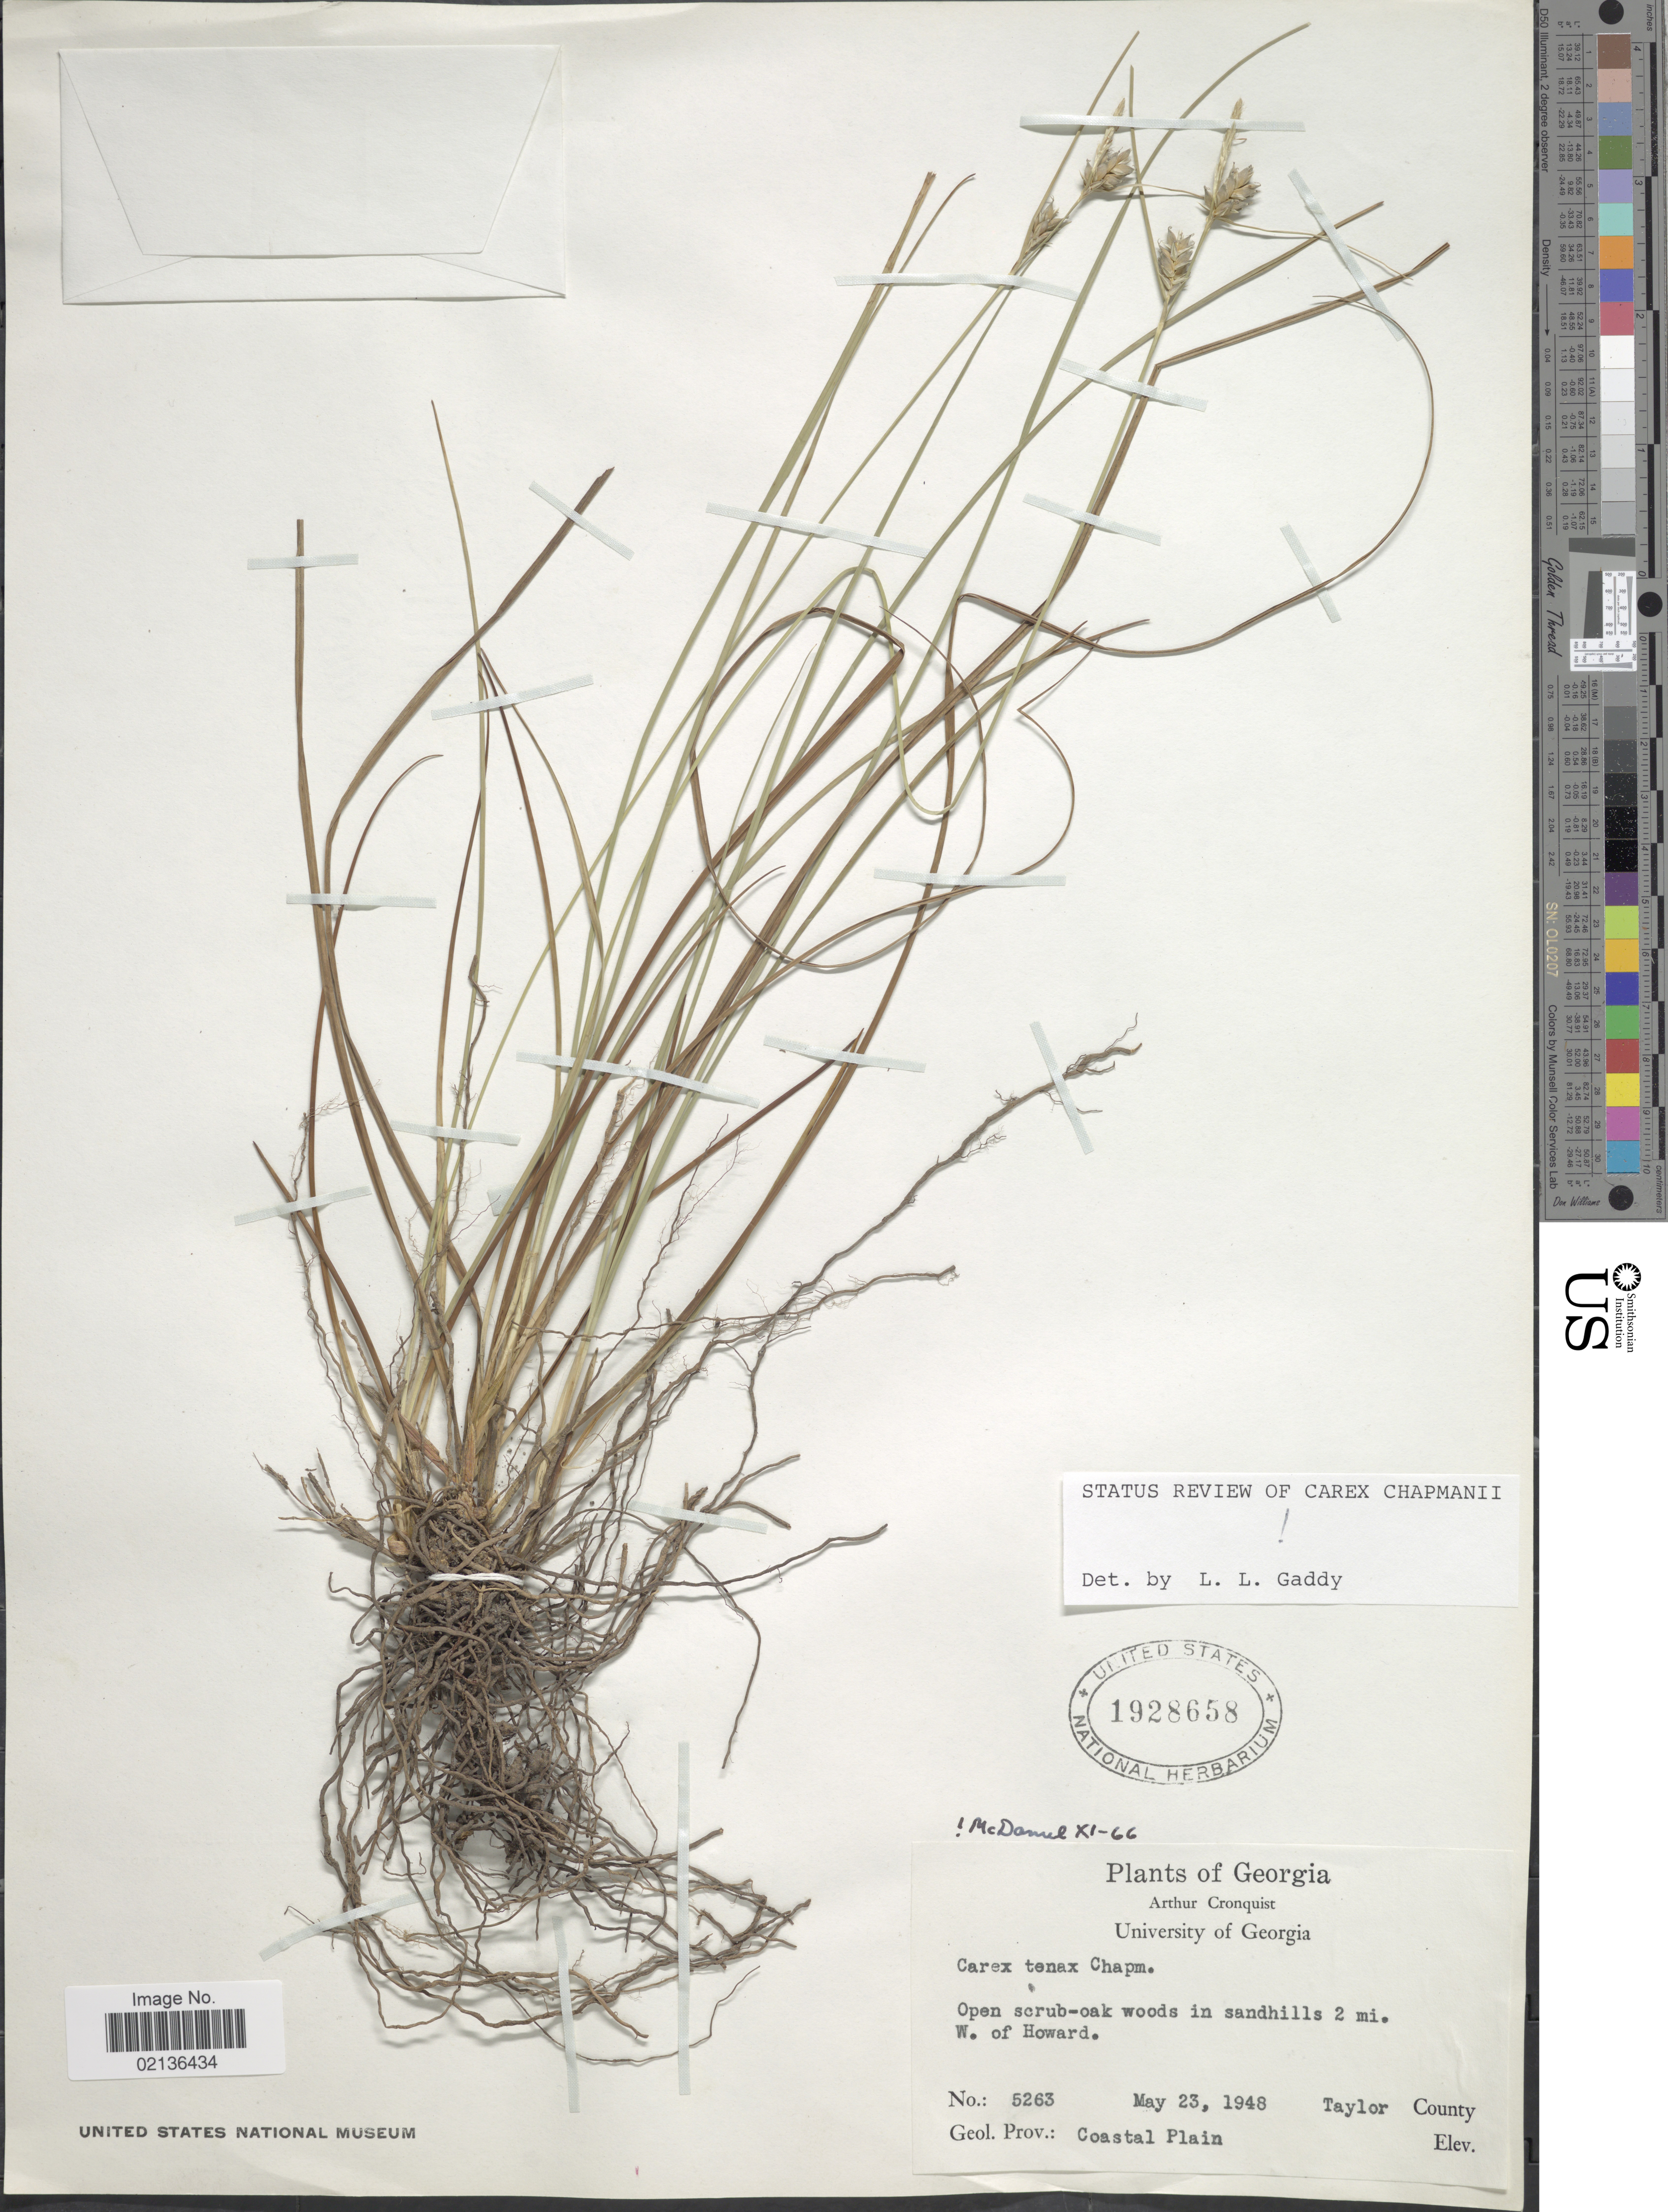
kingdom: Plantae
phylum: Tracheophyta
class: Liliopsida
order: Poales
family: Cyperaceae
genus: Carex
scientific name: Carex tenax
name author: Chapm. ex Dewey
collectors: A. J. Cronquist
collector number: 5263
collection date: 1948-05-23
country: United States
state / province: Georgia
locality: Open scrub-oak woods in sandhills 2 mi. W. of Howard, Taylor County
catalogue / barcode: US 1928658